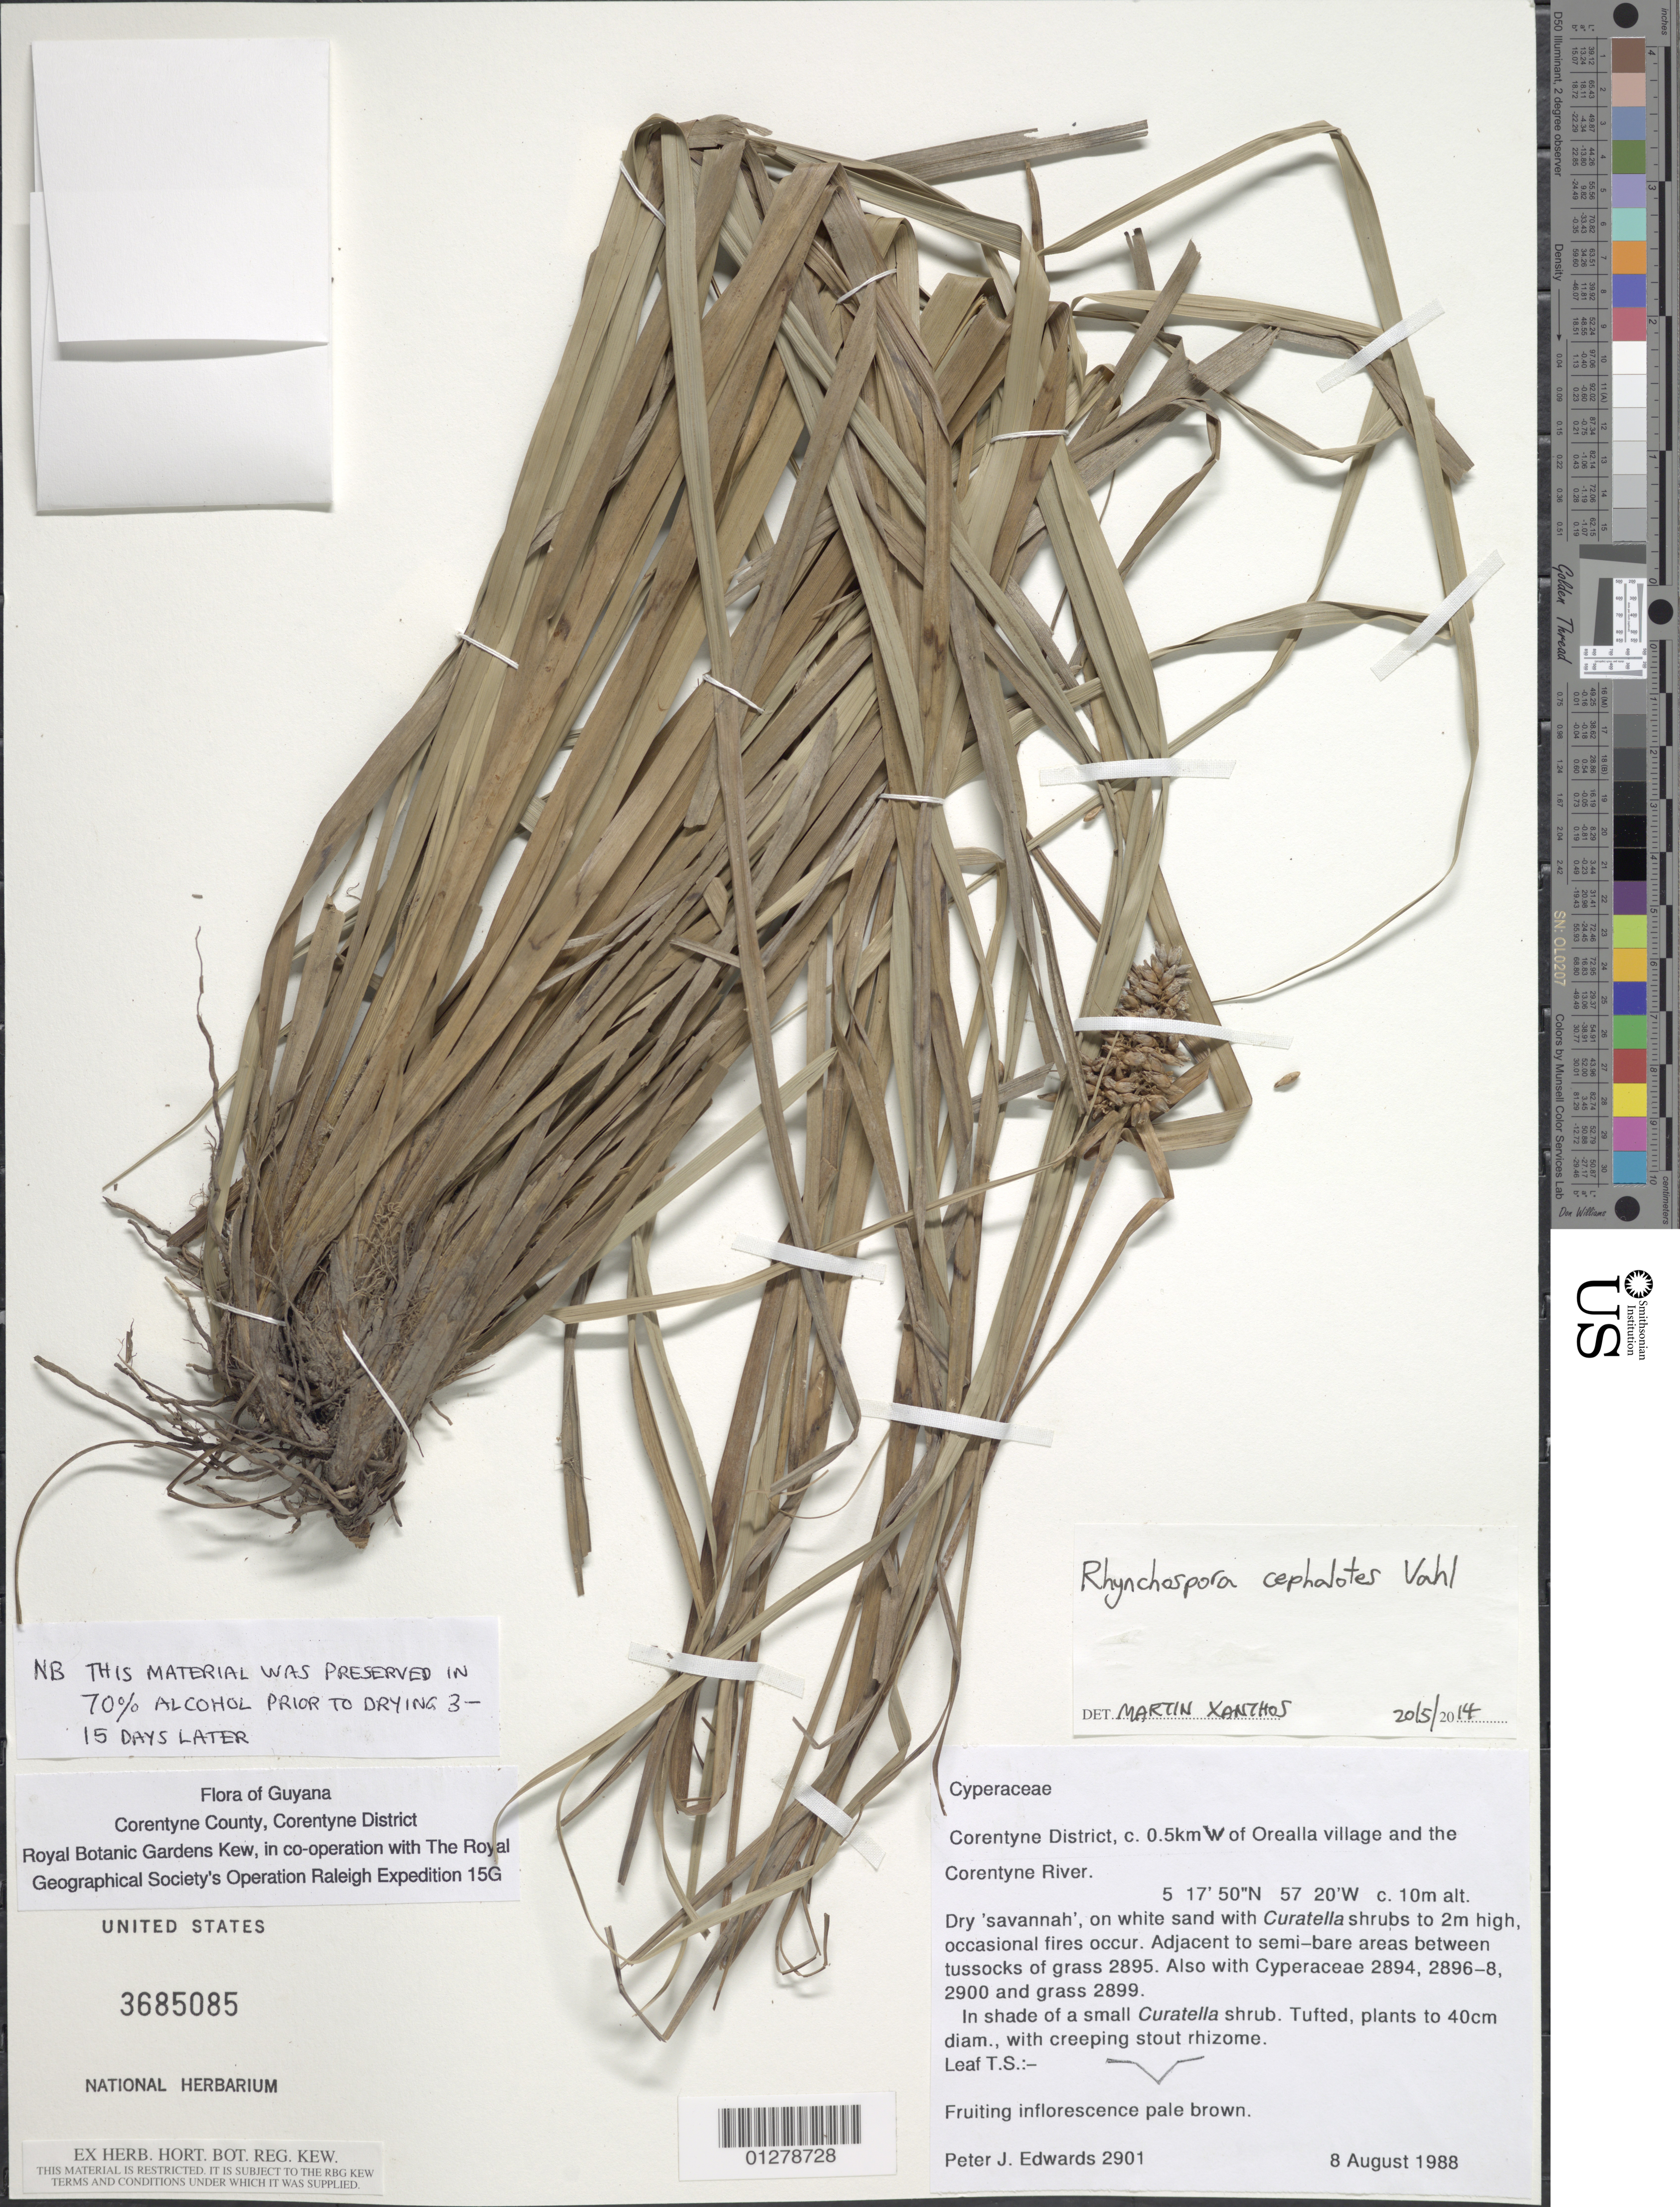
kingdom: Plantae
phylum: Tracheophyta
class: Liliopsida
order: Poales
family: Cyperaceae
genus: Rhynchospora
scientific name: Rhynchospora cephalotes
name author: (L.) Vahl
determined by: Xanthos, M. D.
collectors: P. Edwards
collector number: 2901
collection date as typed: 8 August 1988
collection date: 1988-08-08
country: Guyana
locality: c. 0.5 km W of Orealla village and the Corentyne River.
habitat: dry savannah, on white sand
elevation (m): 10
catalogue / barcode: US 3685085